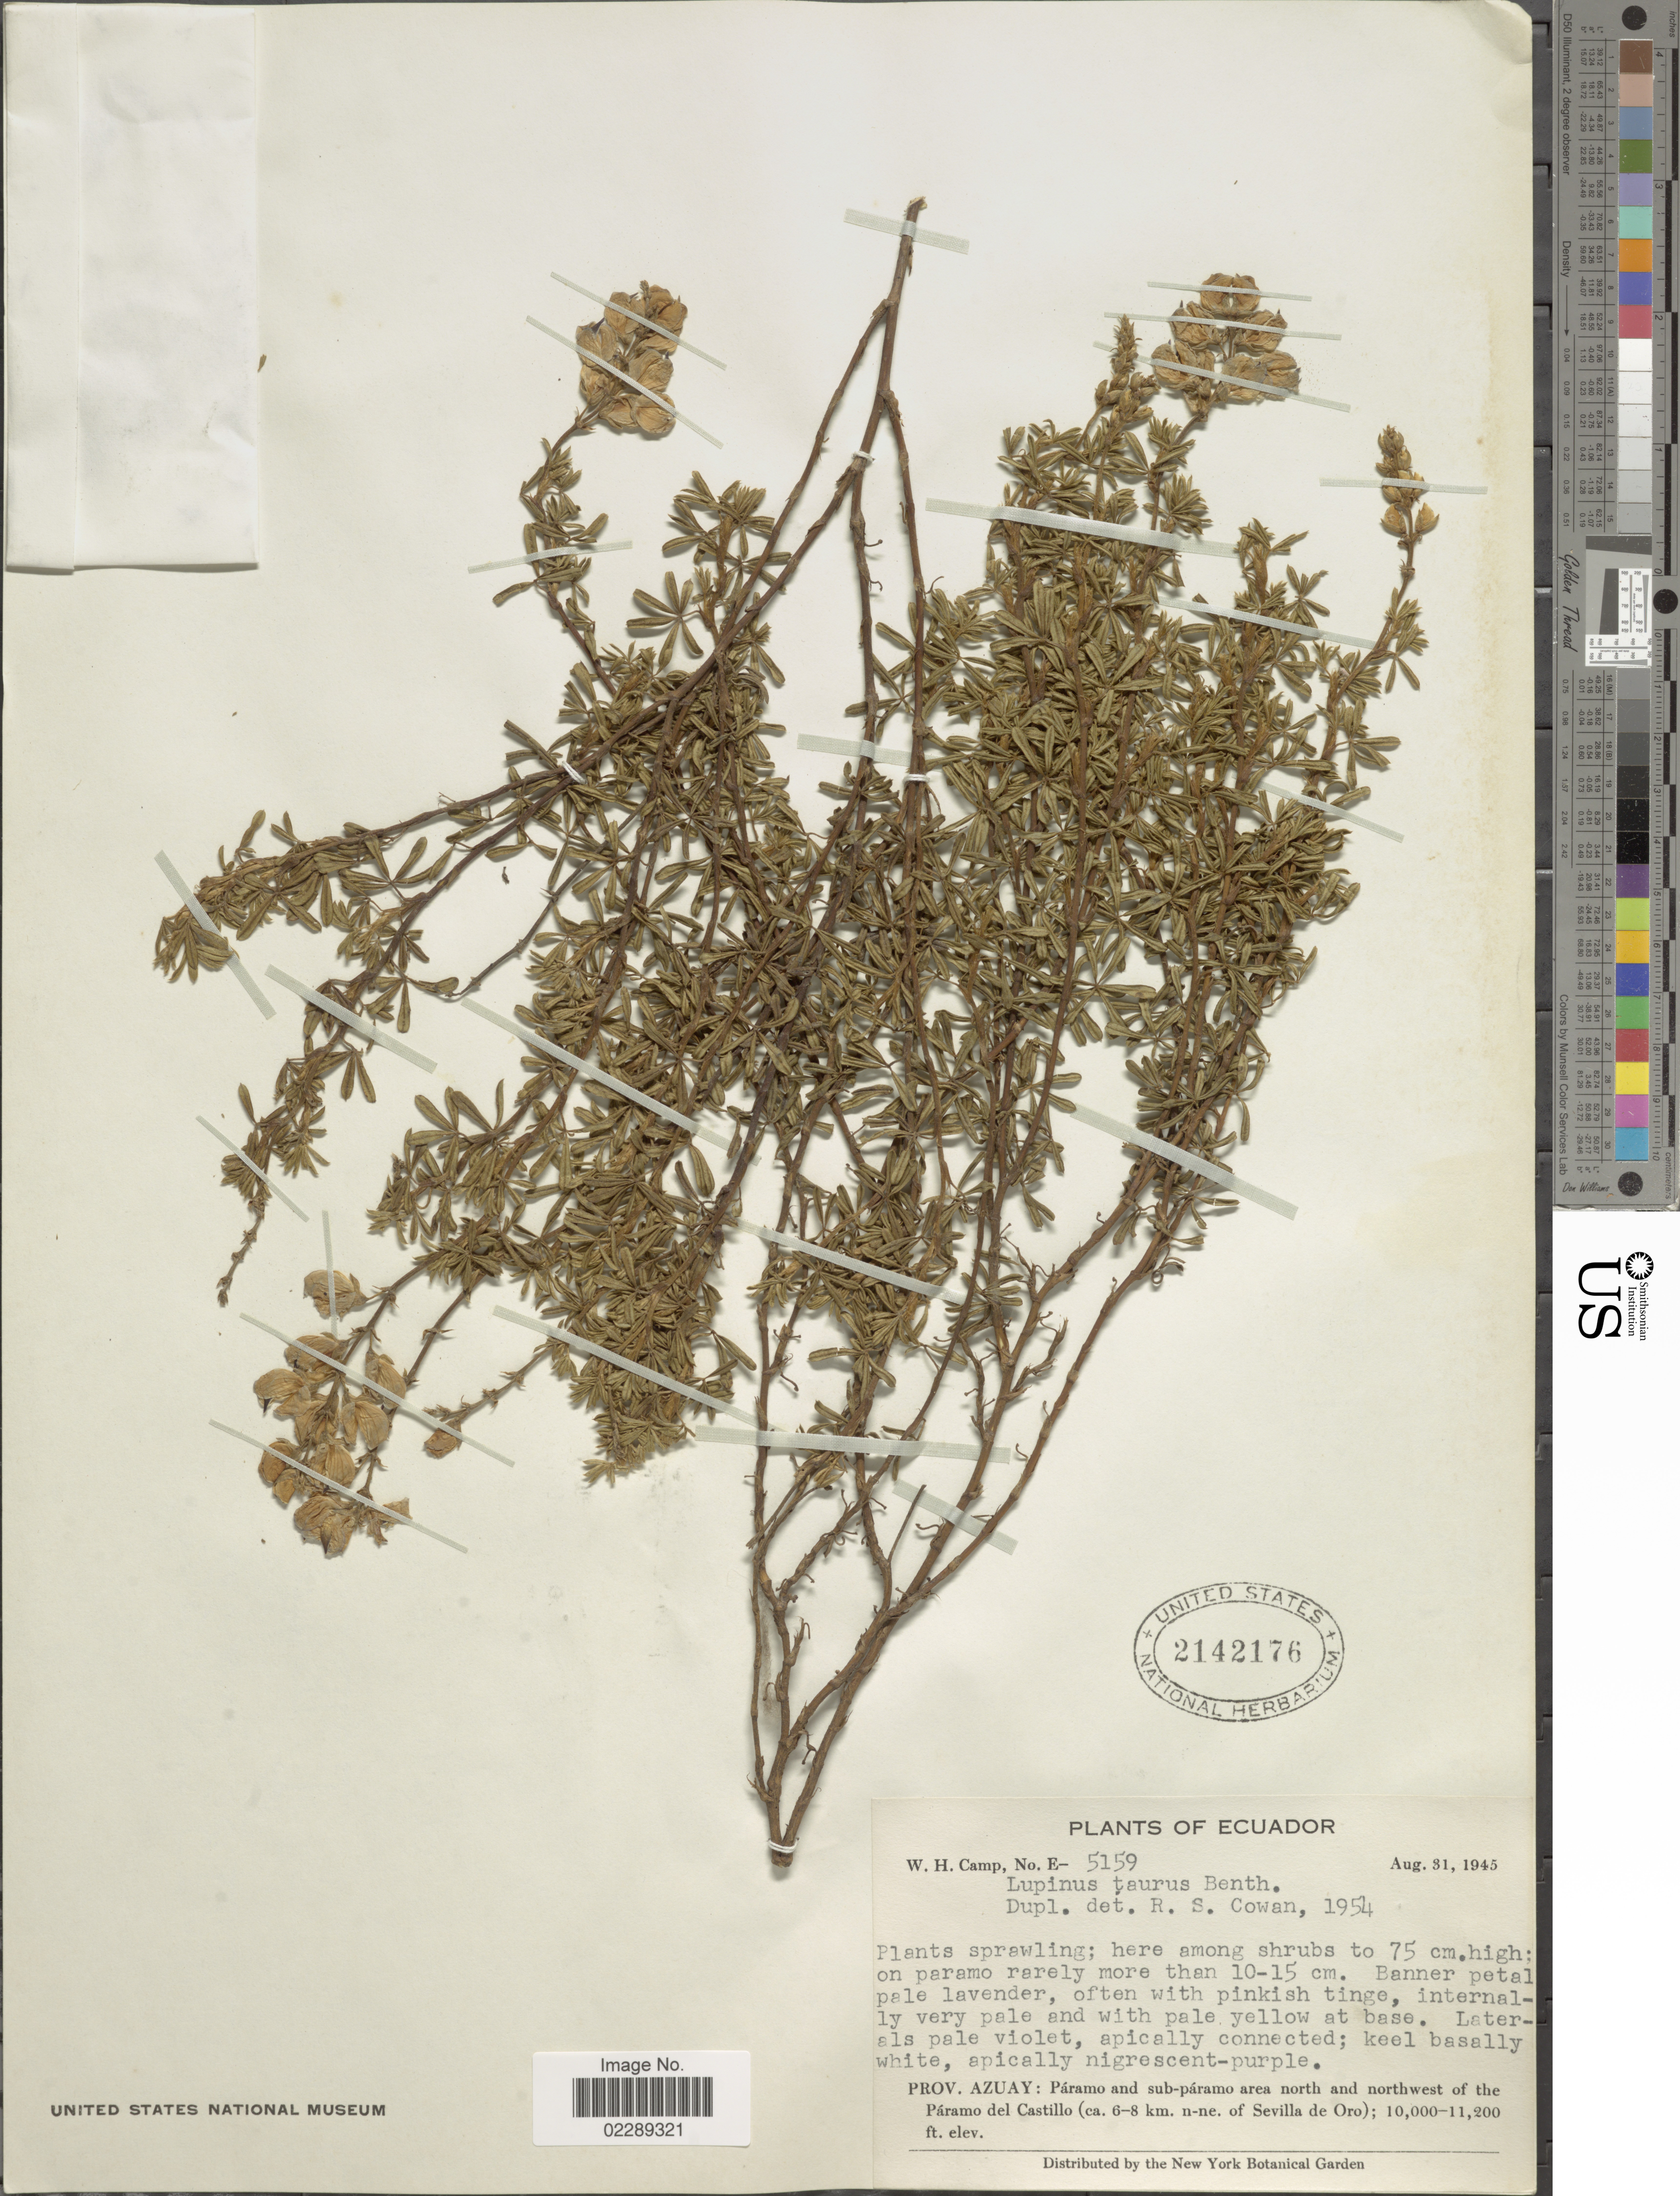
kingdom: Plantae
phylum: Tracheophyta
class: Magnoliopsida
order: Fabales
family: Fabaceae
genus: Lupinus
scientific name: Lupinus tauris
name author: Benth.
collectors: W. H. Camp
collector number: E-5159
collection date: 1945-08-31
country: Ecuador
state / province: Azuay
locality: Prov. Azuay: Páramo and sub-páramo area north and northwest of the Páramo del Castillo (ca. 6-8 km. n-ne. of Sevilla de Oro)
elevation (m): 3048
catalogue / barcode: US 2142176